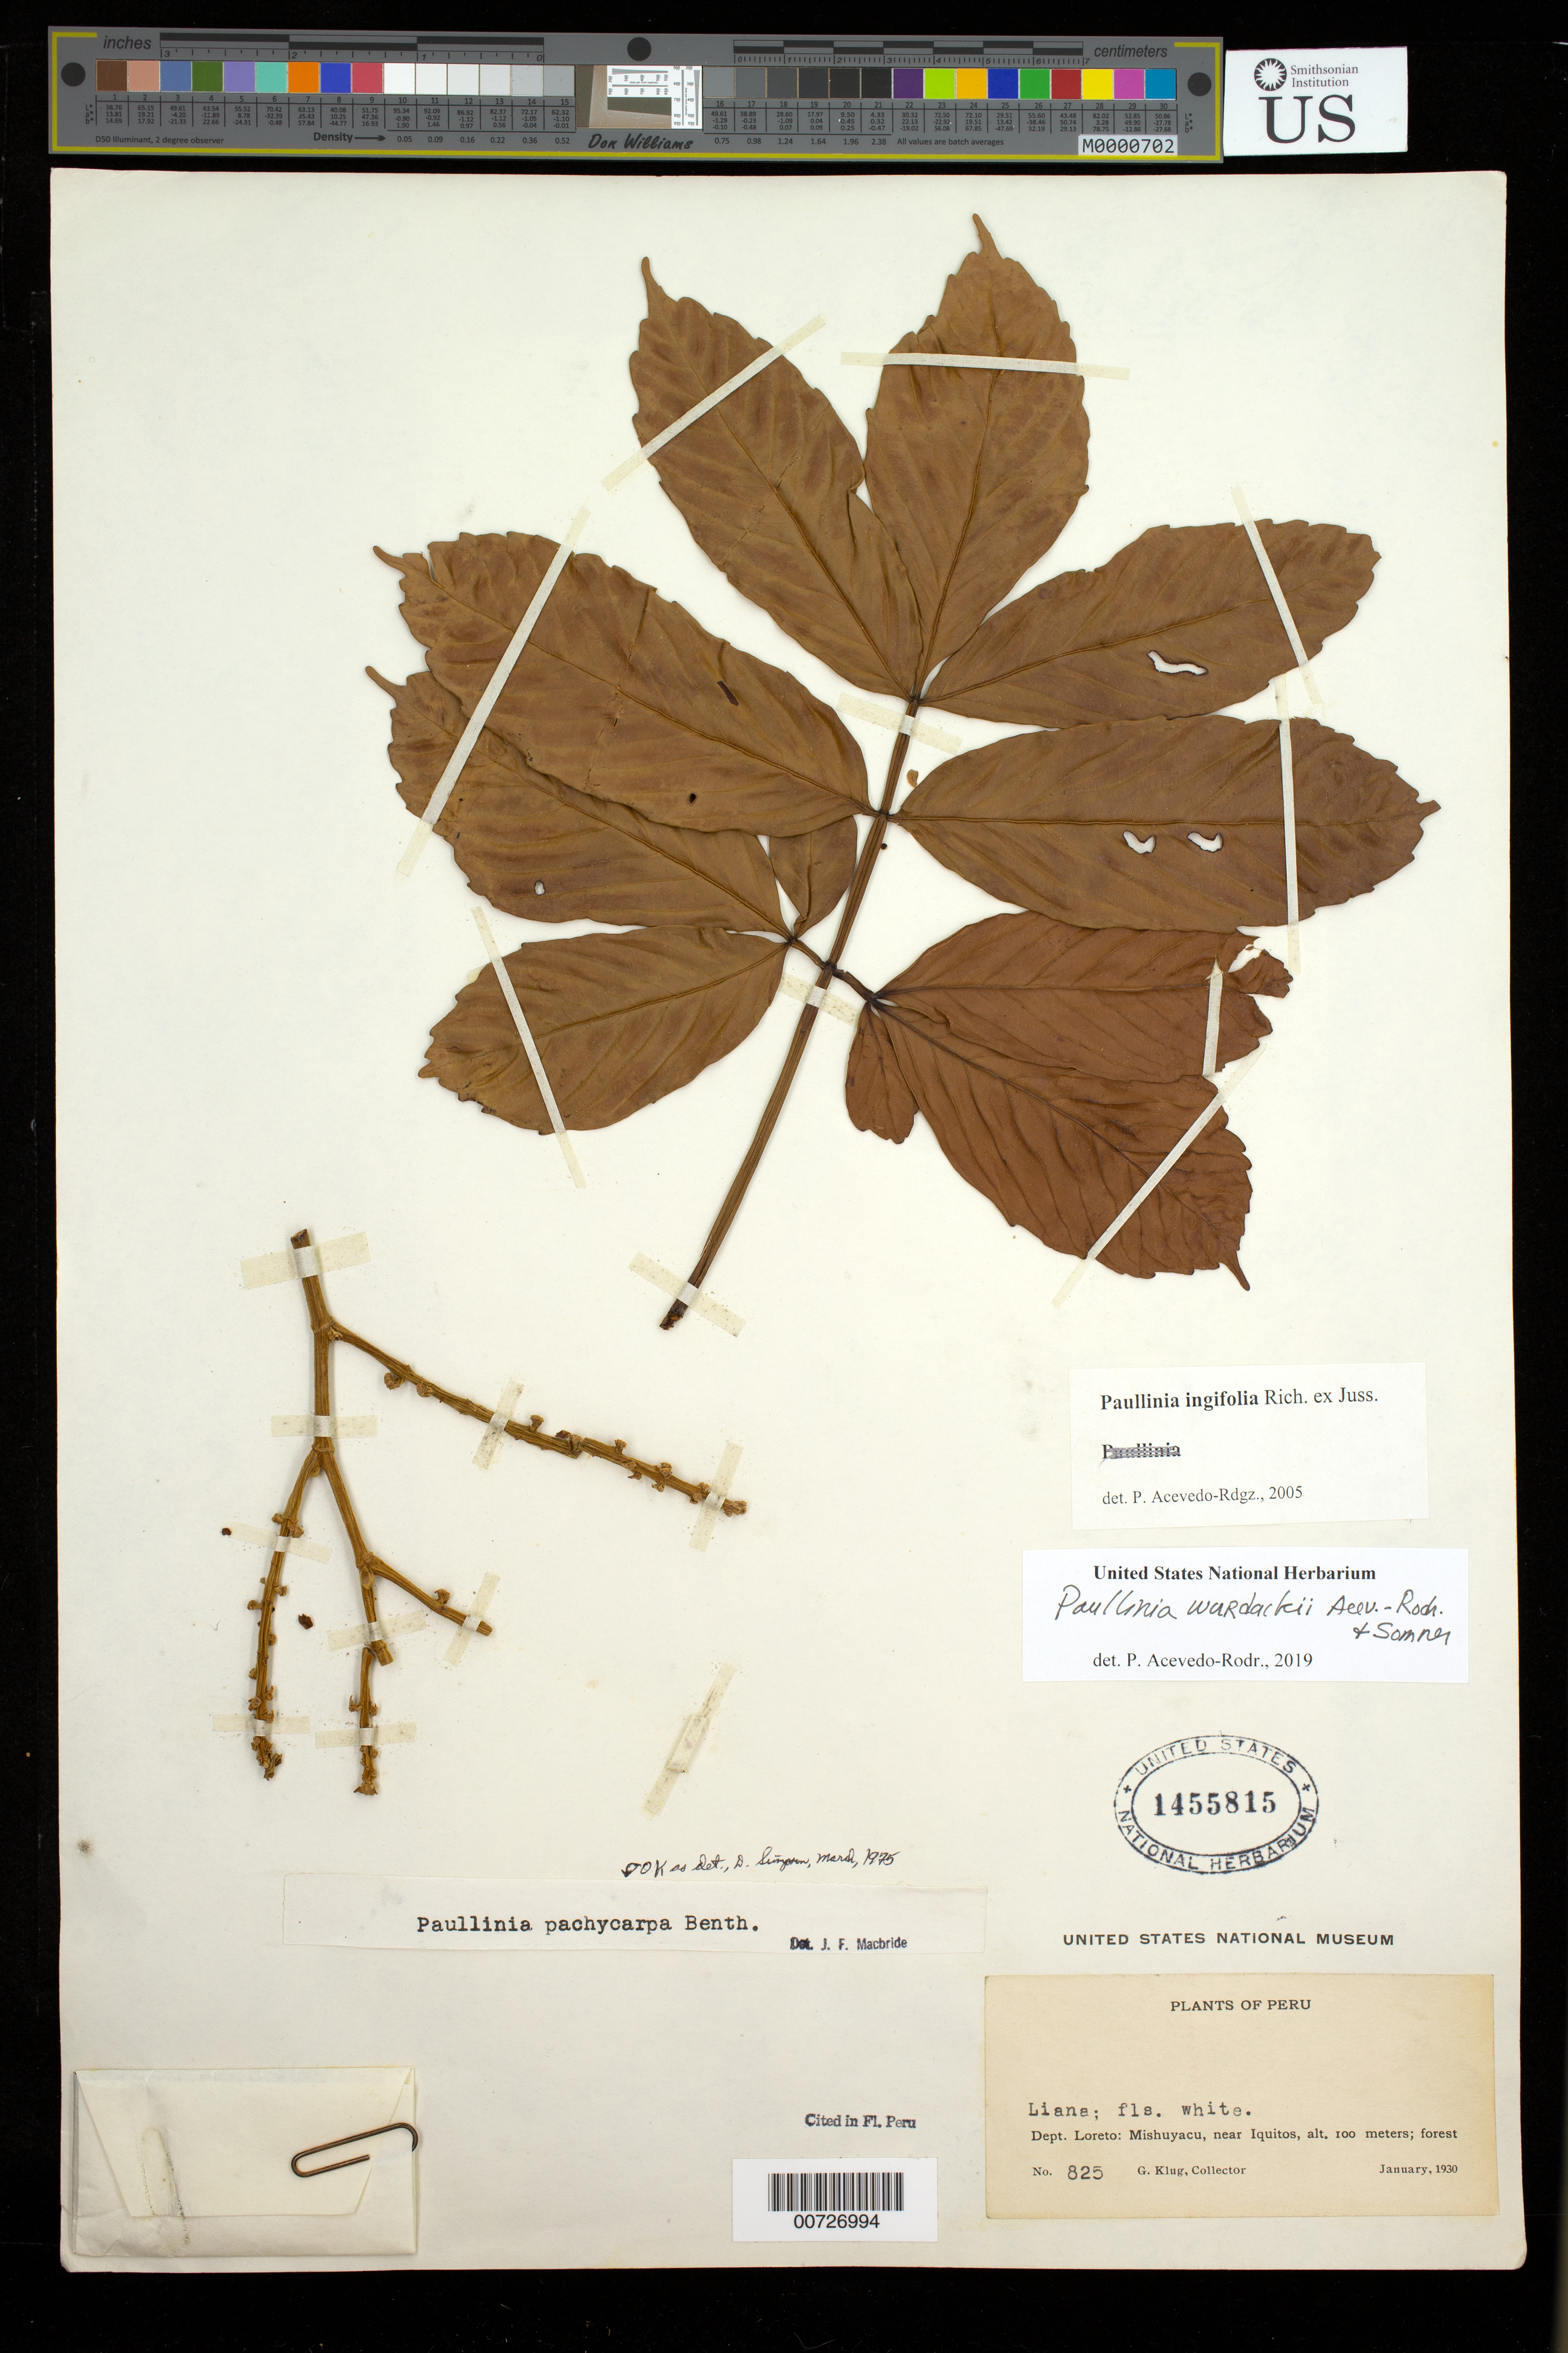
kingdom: Plantae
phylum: Tracheophyta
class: Magnoliopsida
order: Sapindales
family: Sapindaceae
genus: Paullinia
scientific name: Paullinia wurdackii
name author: Acev.-Rodr. & Somner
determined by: Acevedo-Rodríguez, P.; Somner, G. V.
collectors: G. Klug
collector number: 825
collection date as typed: Jan 1930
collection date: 1930-01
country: Peru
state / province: Loreto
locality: Mishuyacu, near Iquitos.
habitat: Forest.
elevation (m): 100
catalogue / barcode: US 1455815